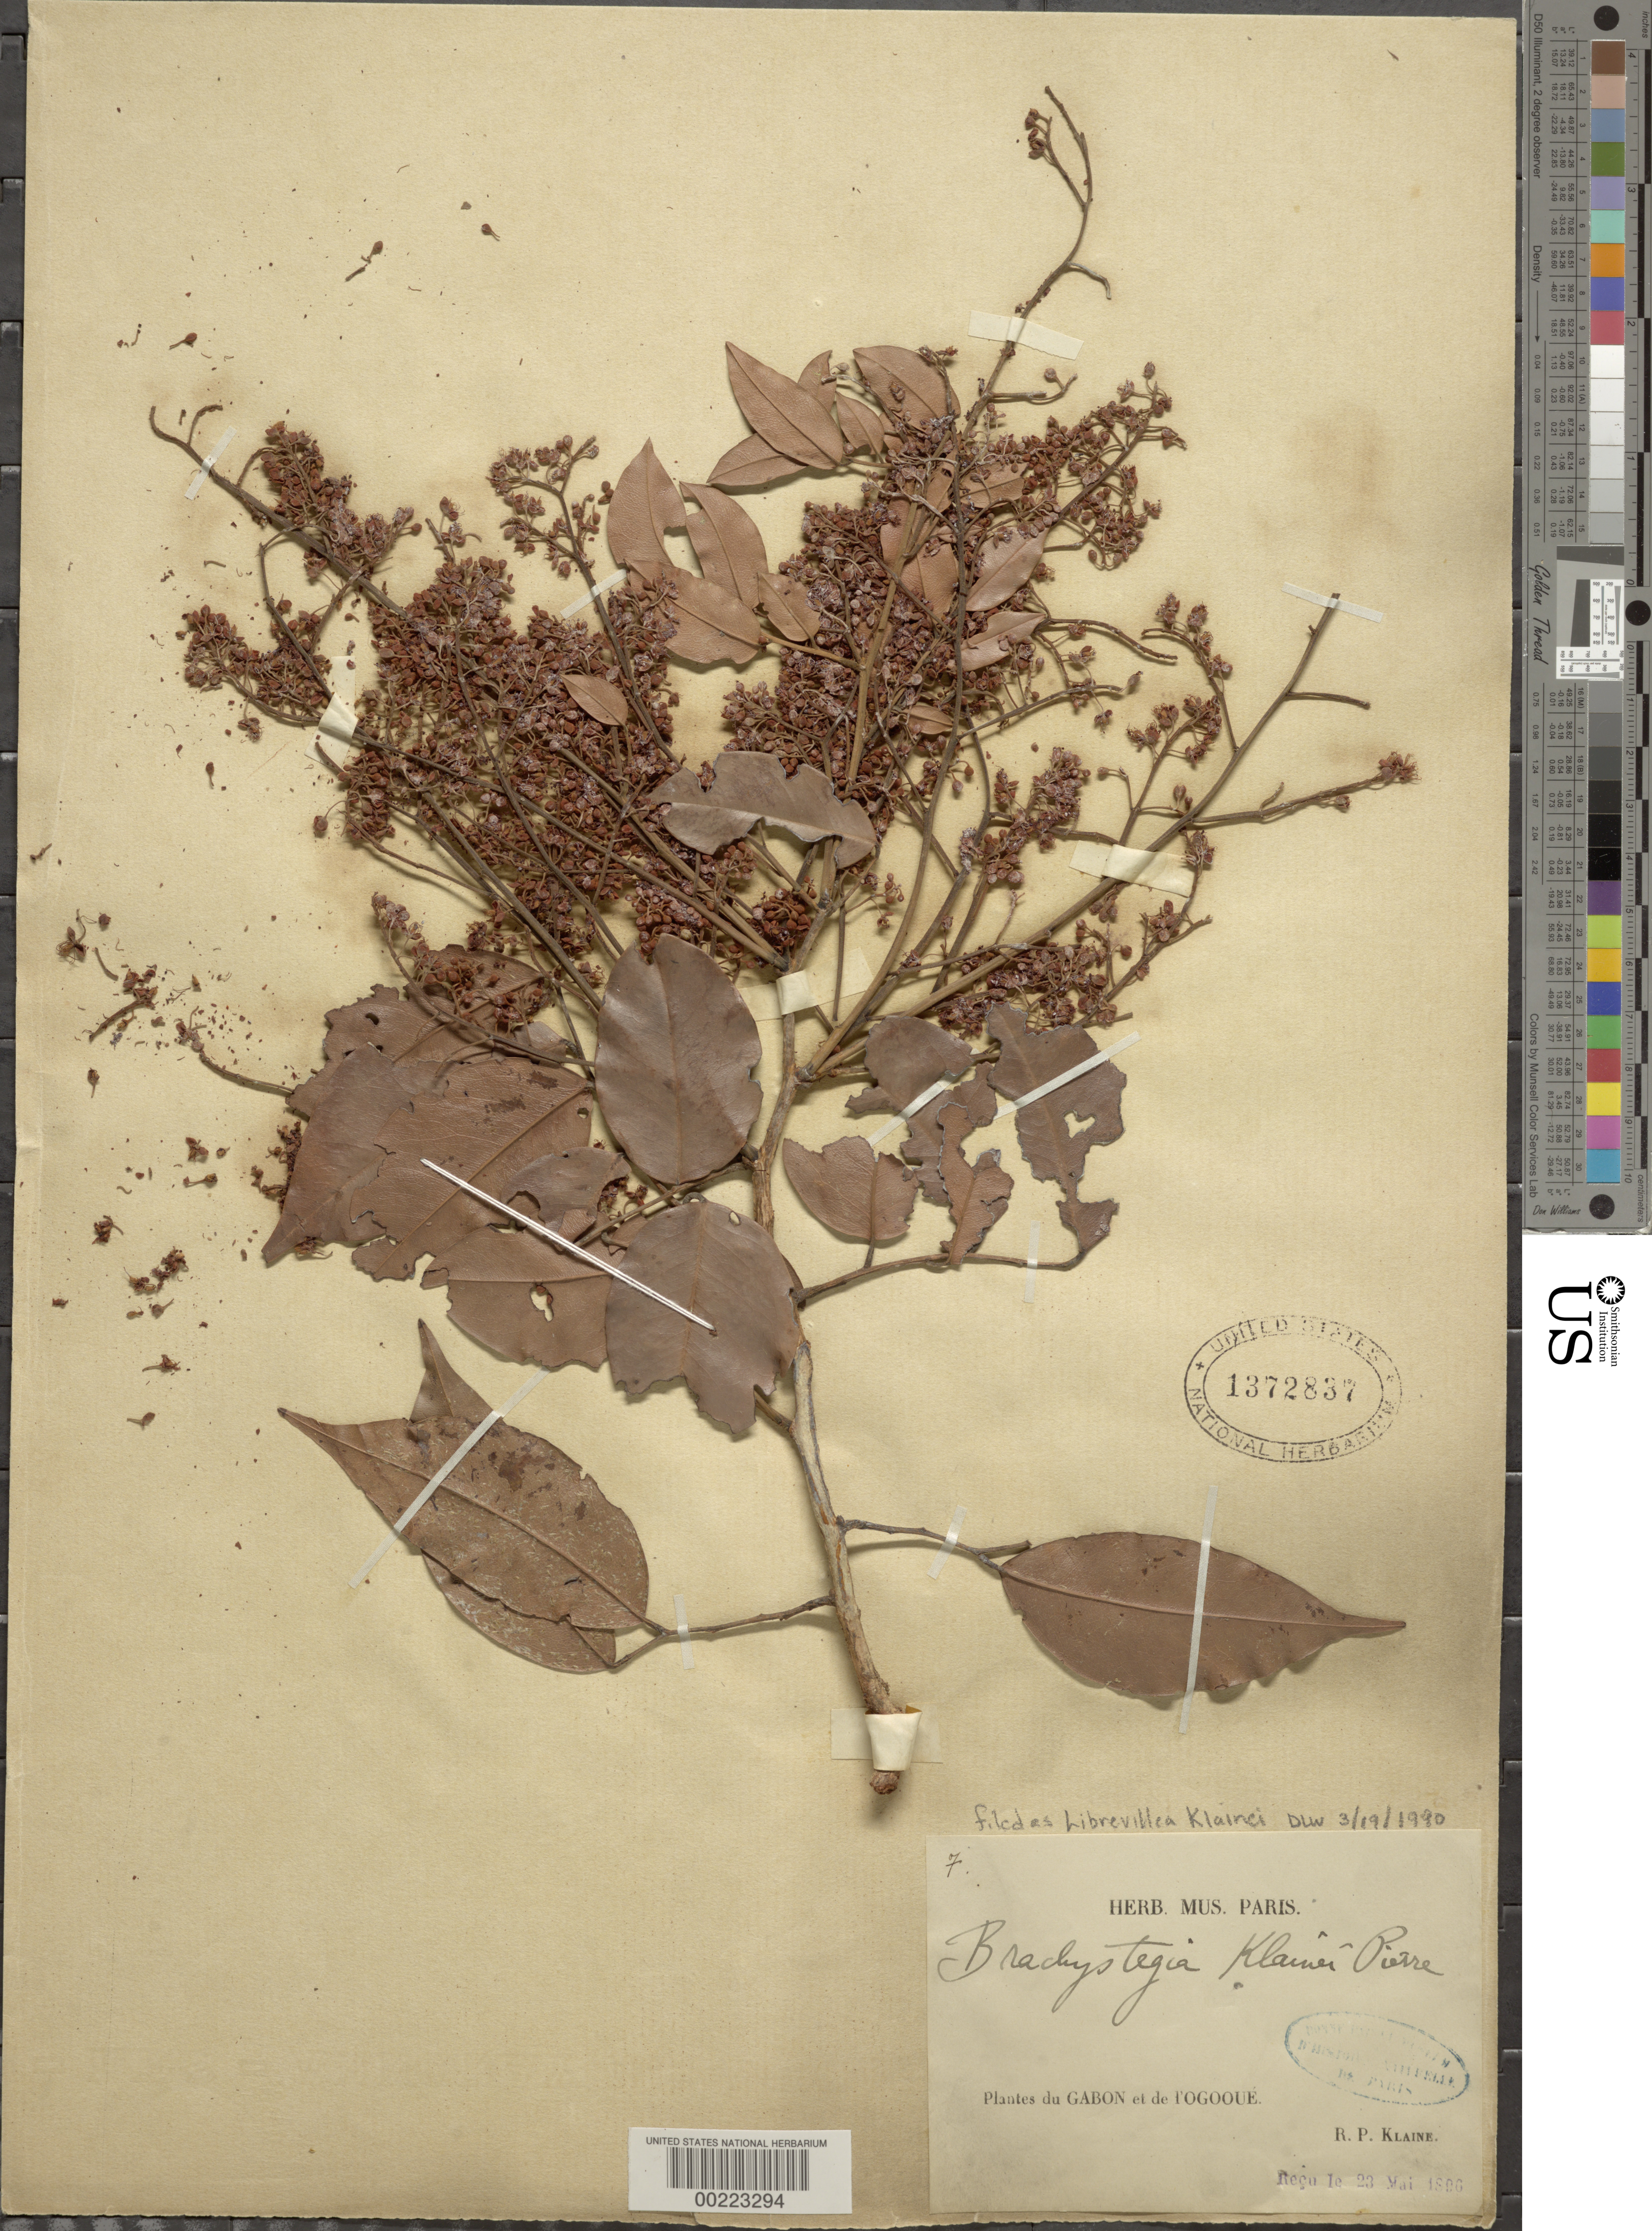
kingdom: Plantae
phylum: Tracheophyta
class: Magnoliopsida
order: Fabales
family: Fabaceae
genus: Librevillea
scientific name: Librevillea klainei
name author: (Pierre ex Harms) Hoyle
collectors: R. Klaine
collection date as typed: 23 May 1896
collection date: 1896-05-23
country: Gabon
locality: Ogooue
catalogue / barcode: US 1372837